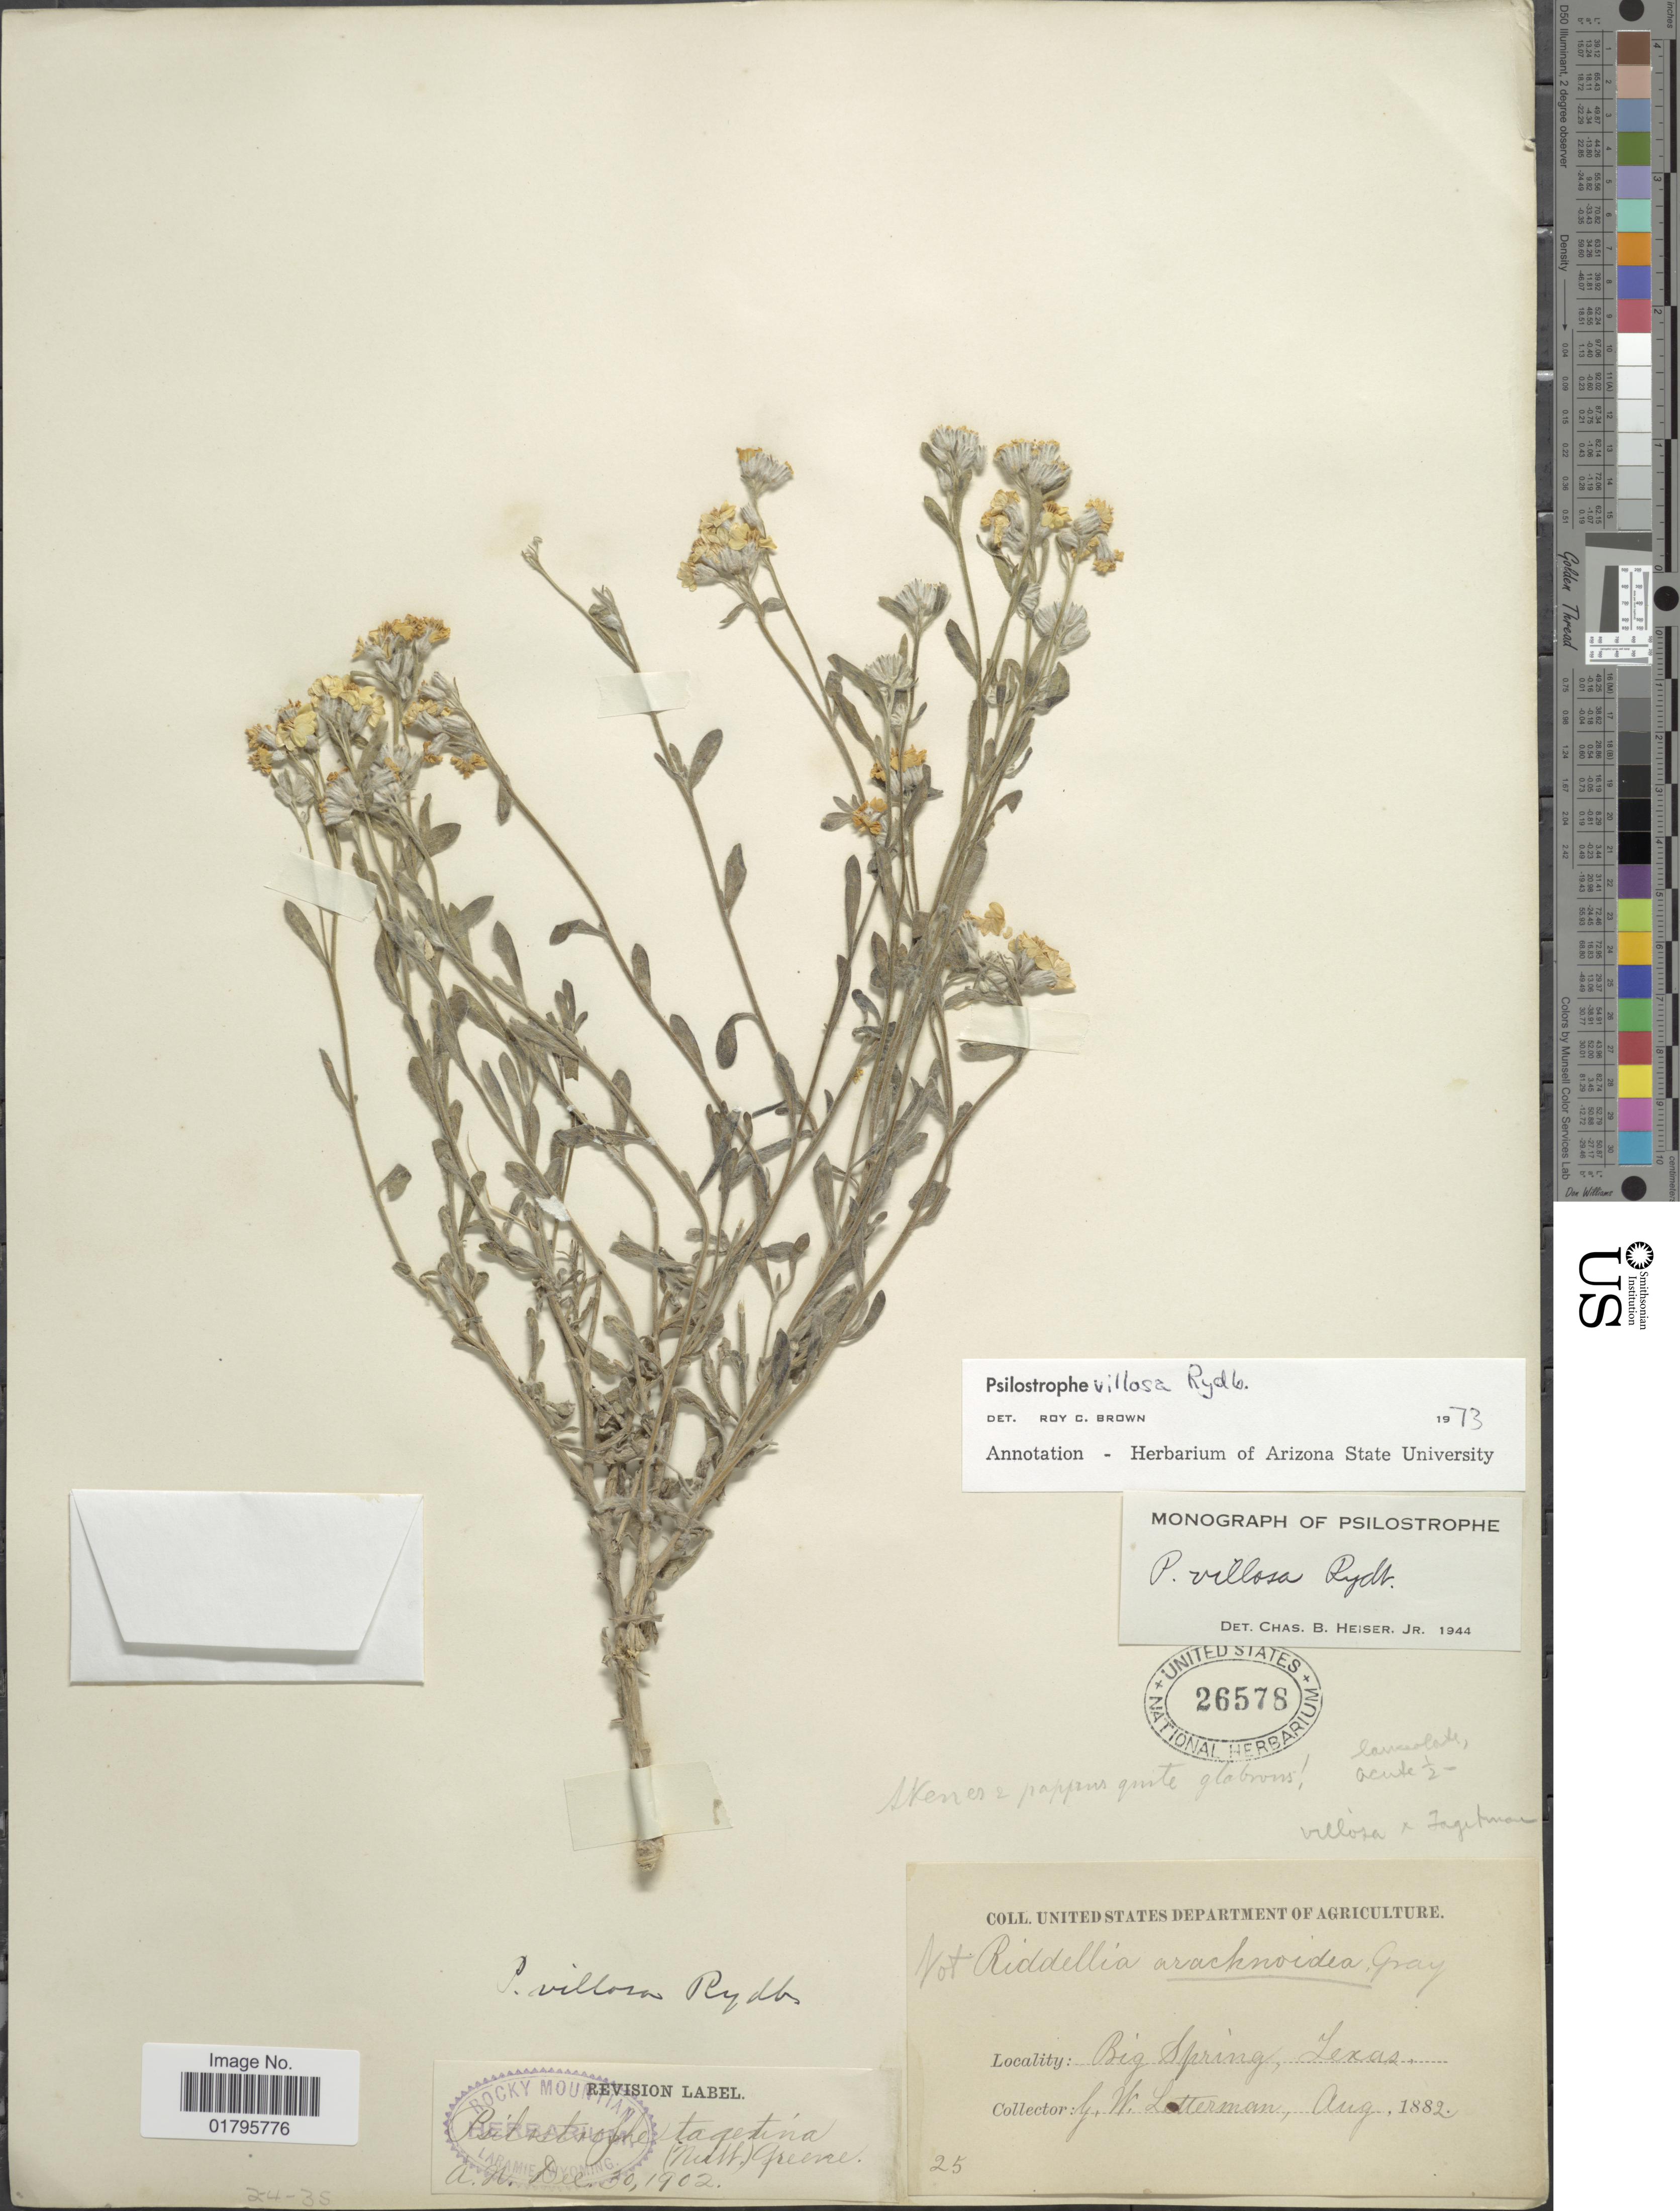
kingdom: Plantae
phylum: Tracheophyta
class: Magnoliopsida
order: Asterales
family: Asteraceae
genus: Psilostrophe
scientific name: Psilostrophe villosa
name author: Rydb. ex Britton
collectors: G. W. Letterman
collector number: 25*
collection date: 1882-08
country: United States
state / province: Texas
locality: Big Spring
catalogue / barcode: US 26578